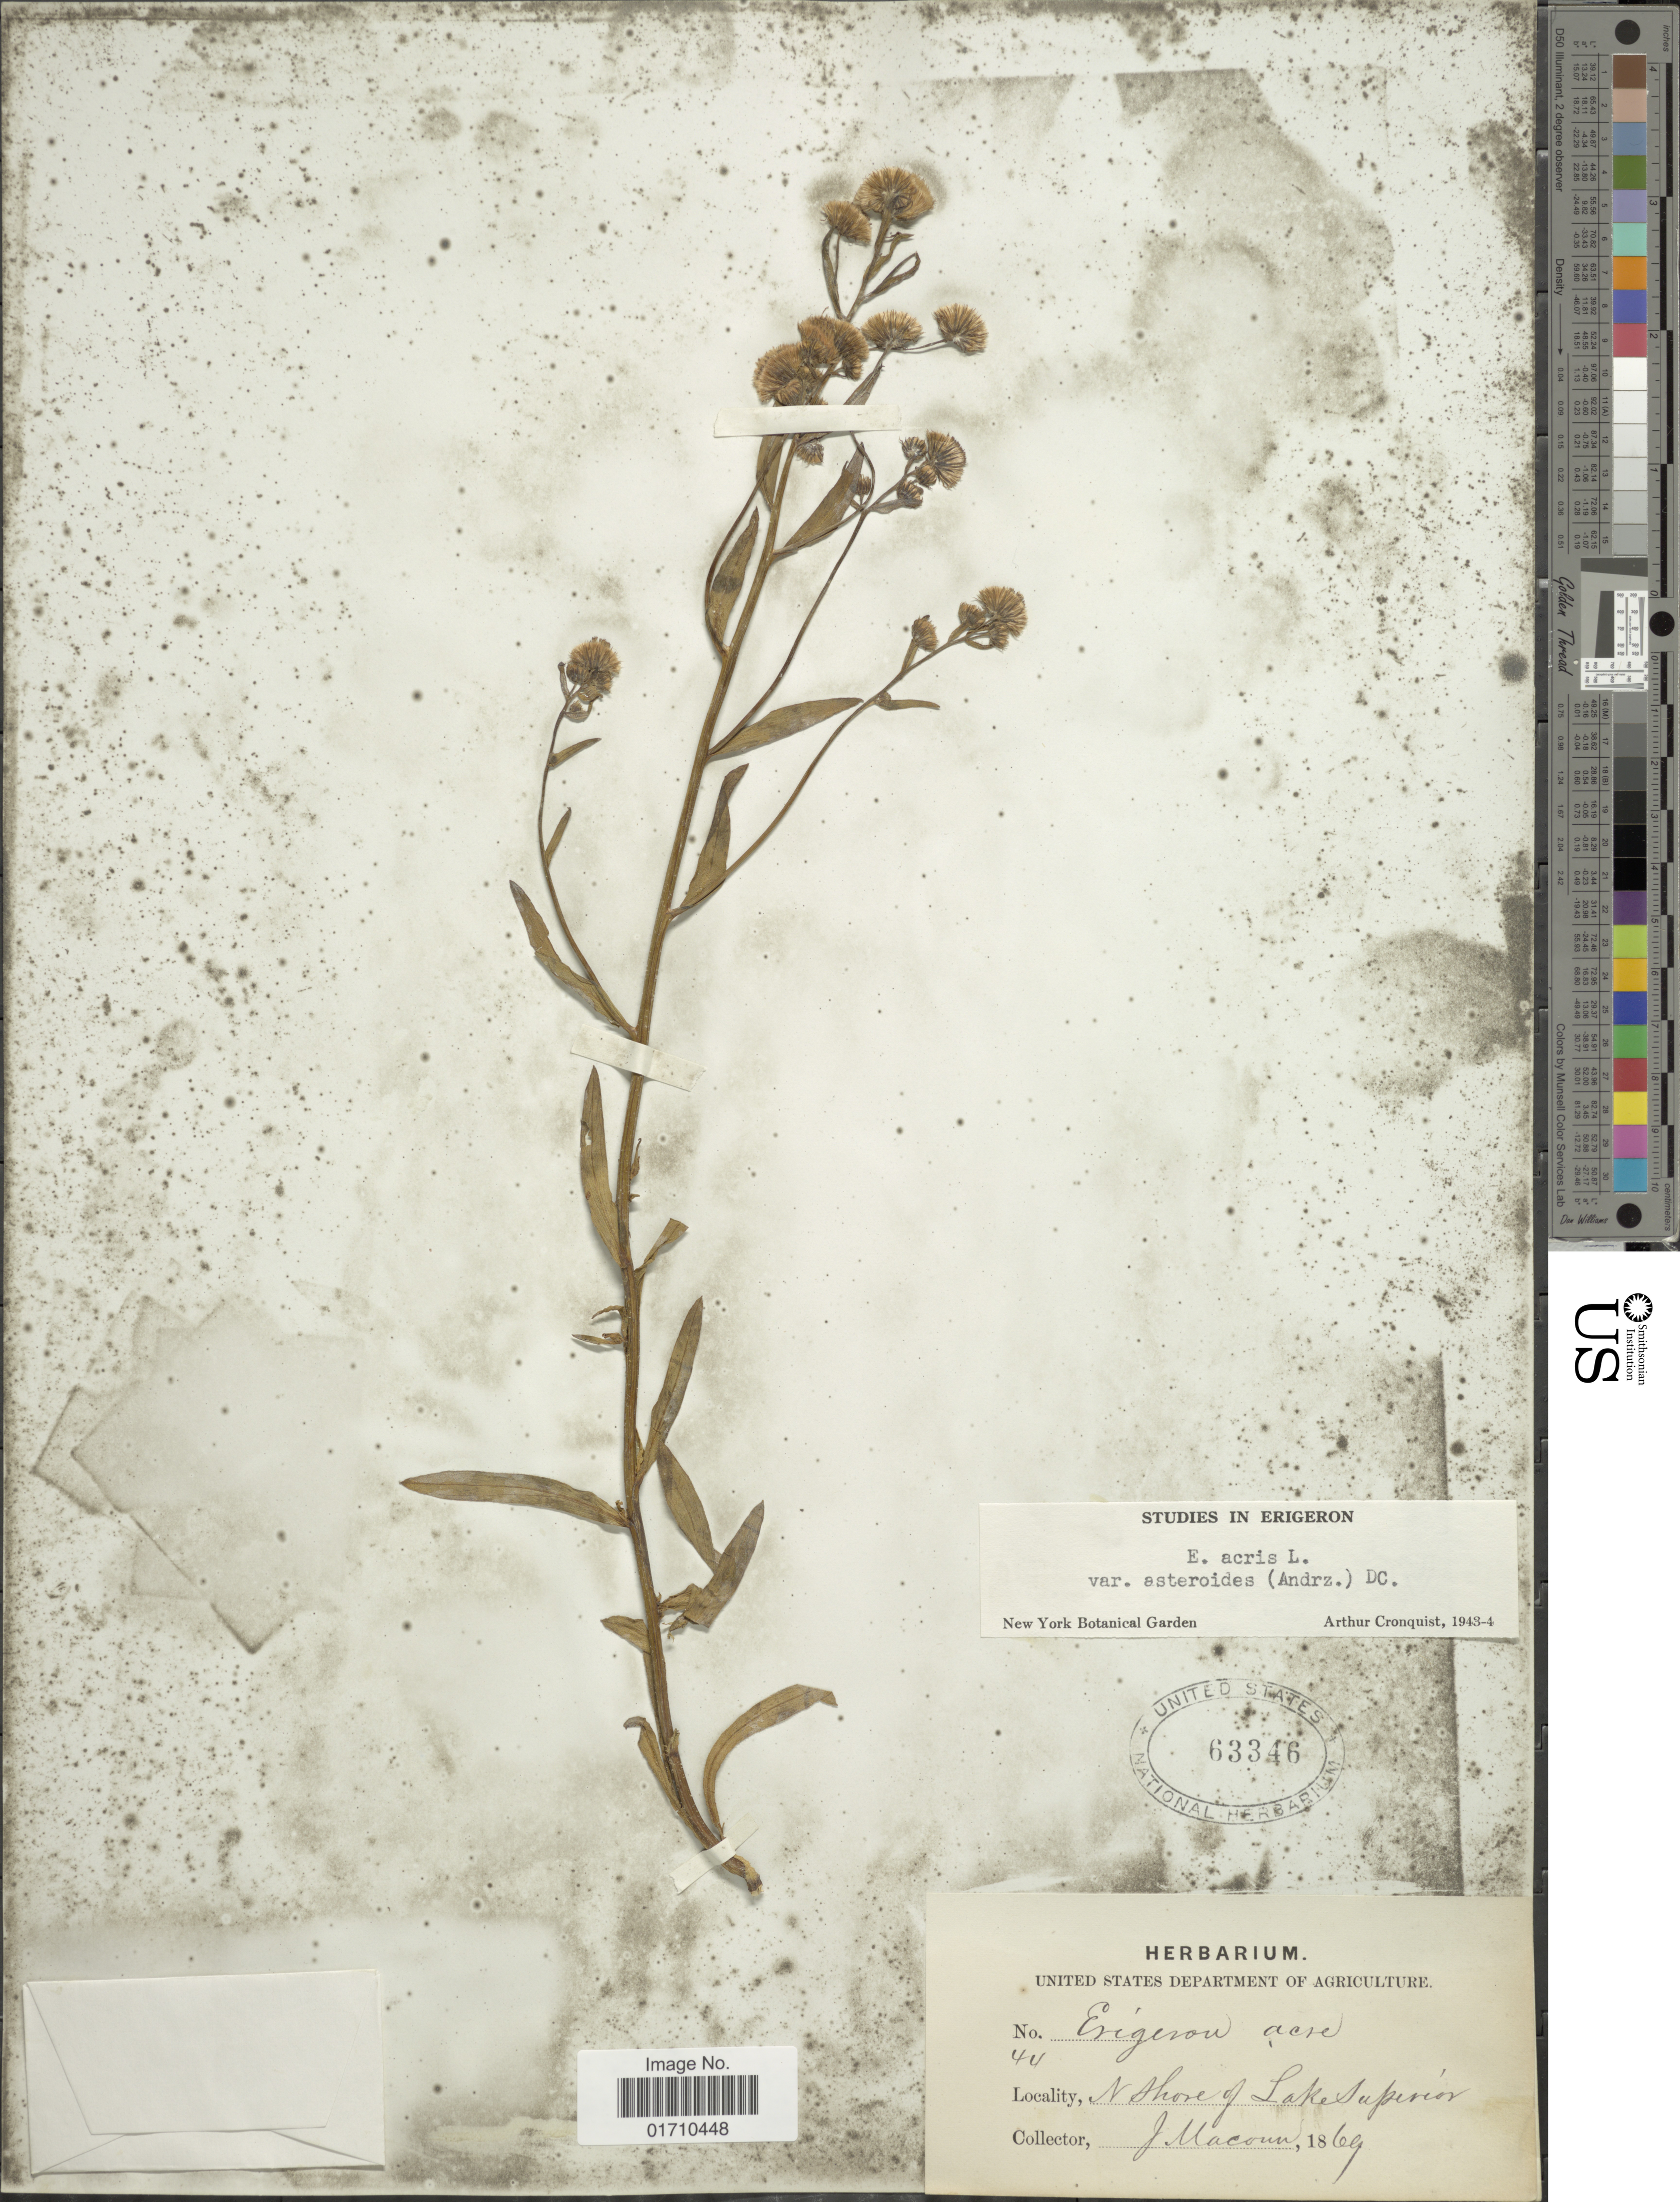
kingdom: Plantae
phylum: Tracheophyta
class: Magnoliopsida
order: Asterales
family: Asteraceae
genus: Erigeron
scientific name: Erigeron acris var. asteroides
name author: (Andrz.) DC.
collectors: J. Macoun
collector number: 44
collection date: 1869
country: United States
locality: N shore of Lake Superior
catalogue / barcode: US 63346